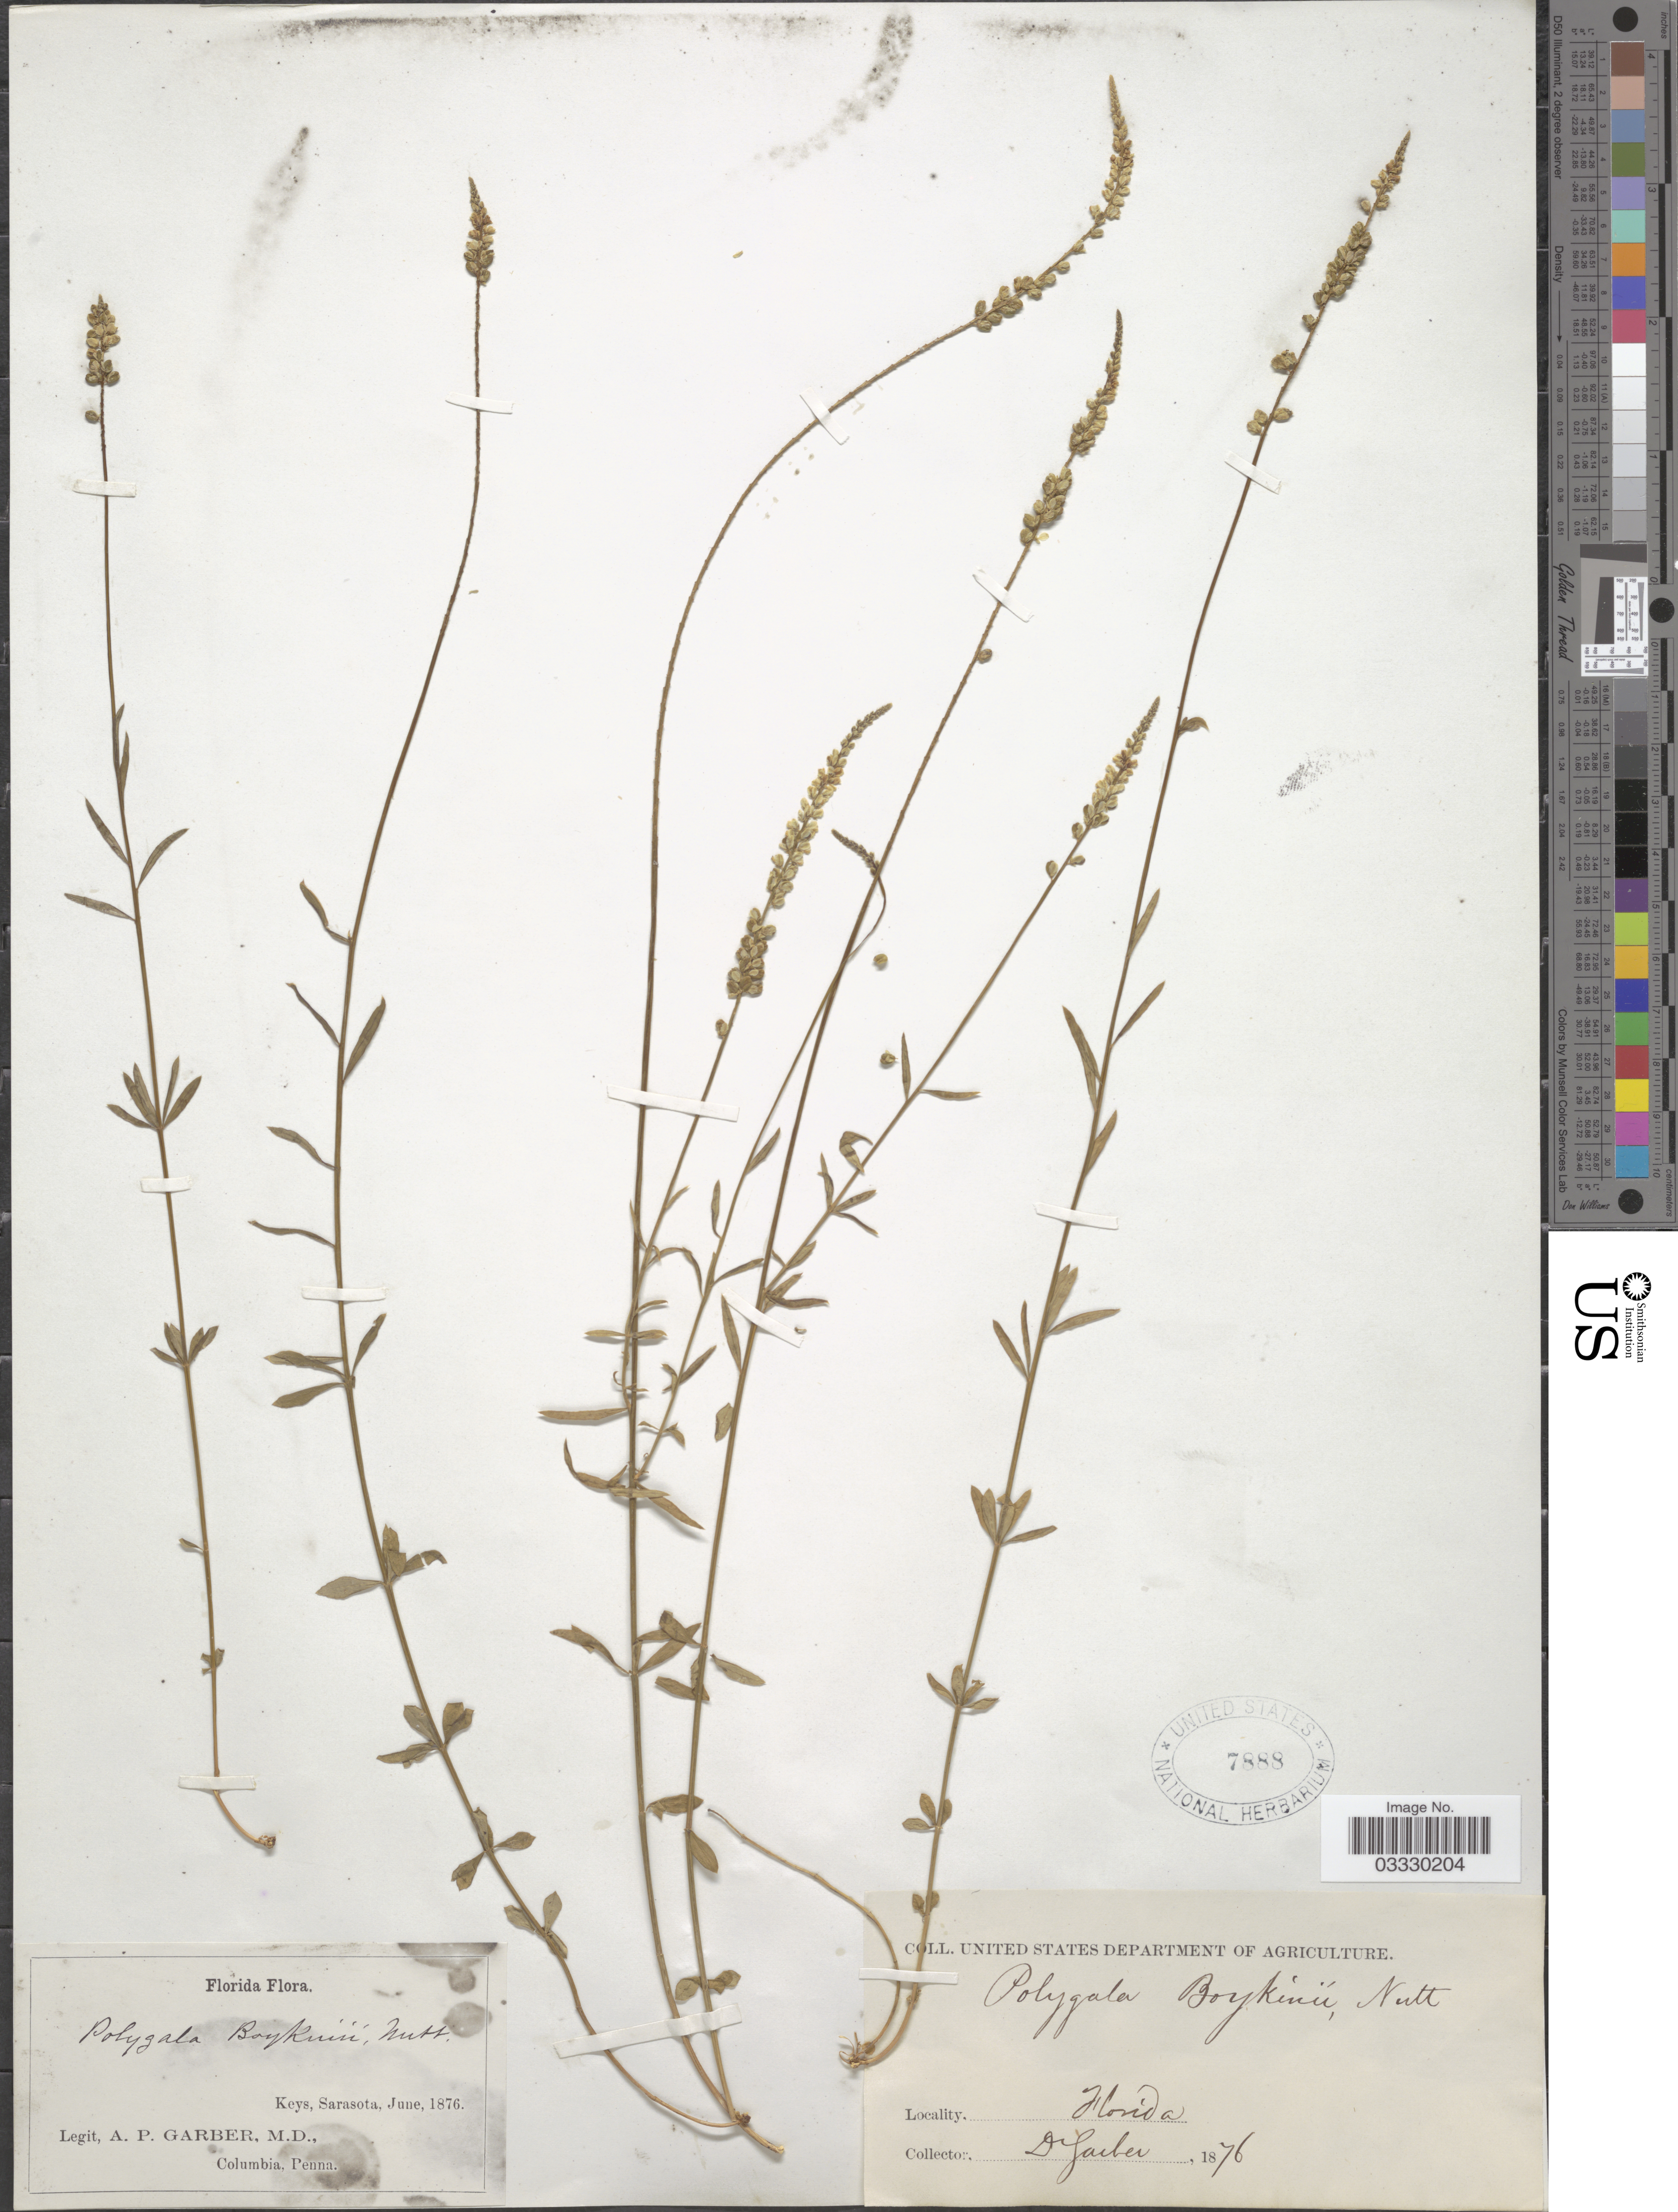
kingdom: Plantae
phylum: Tracheophyta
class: Magnoliopsida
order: Fabales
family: Polygalaceae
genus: Polygala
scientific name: Polygala boykinii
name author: Nutt.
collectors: A. P. Garber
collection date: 1876-06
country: United States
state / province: Florida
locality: Keys, Sarasota.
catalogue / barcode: US 7888